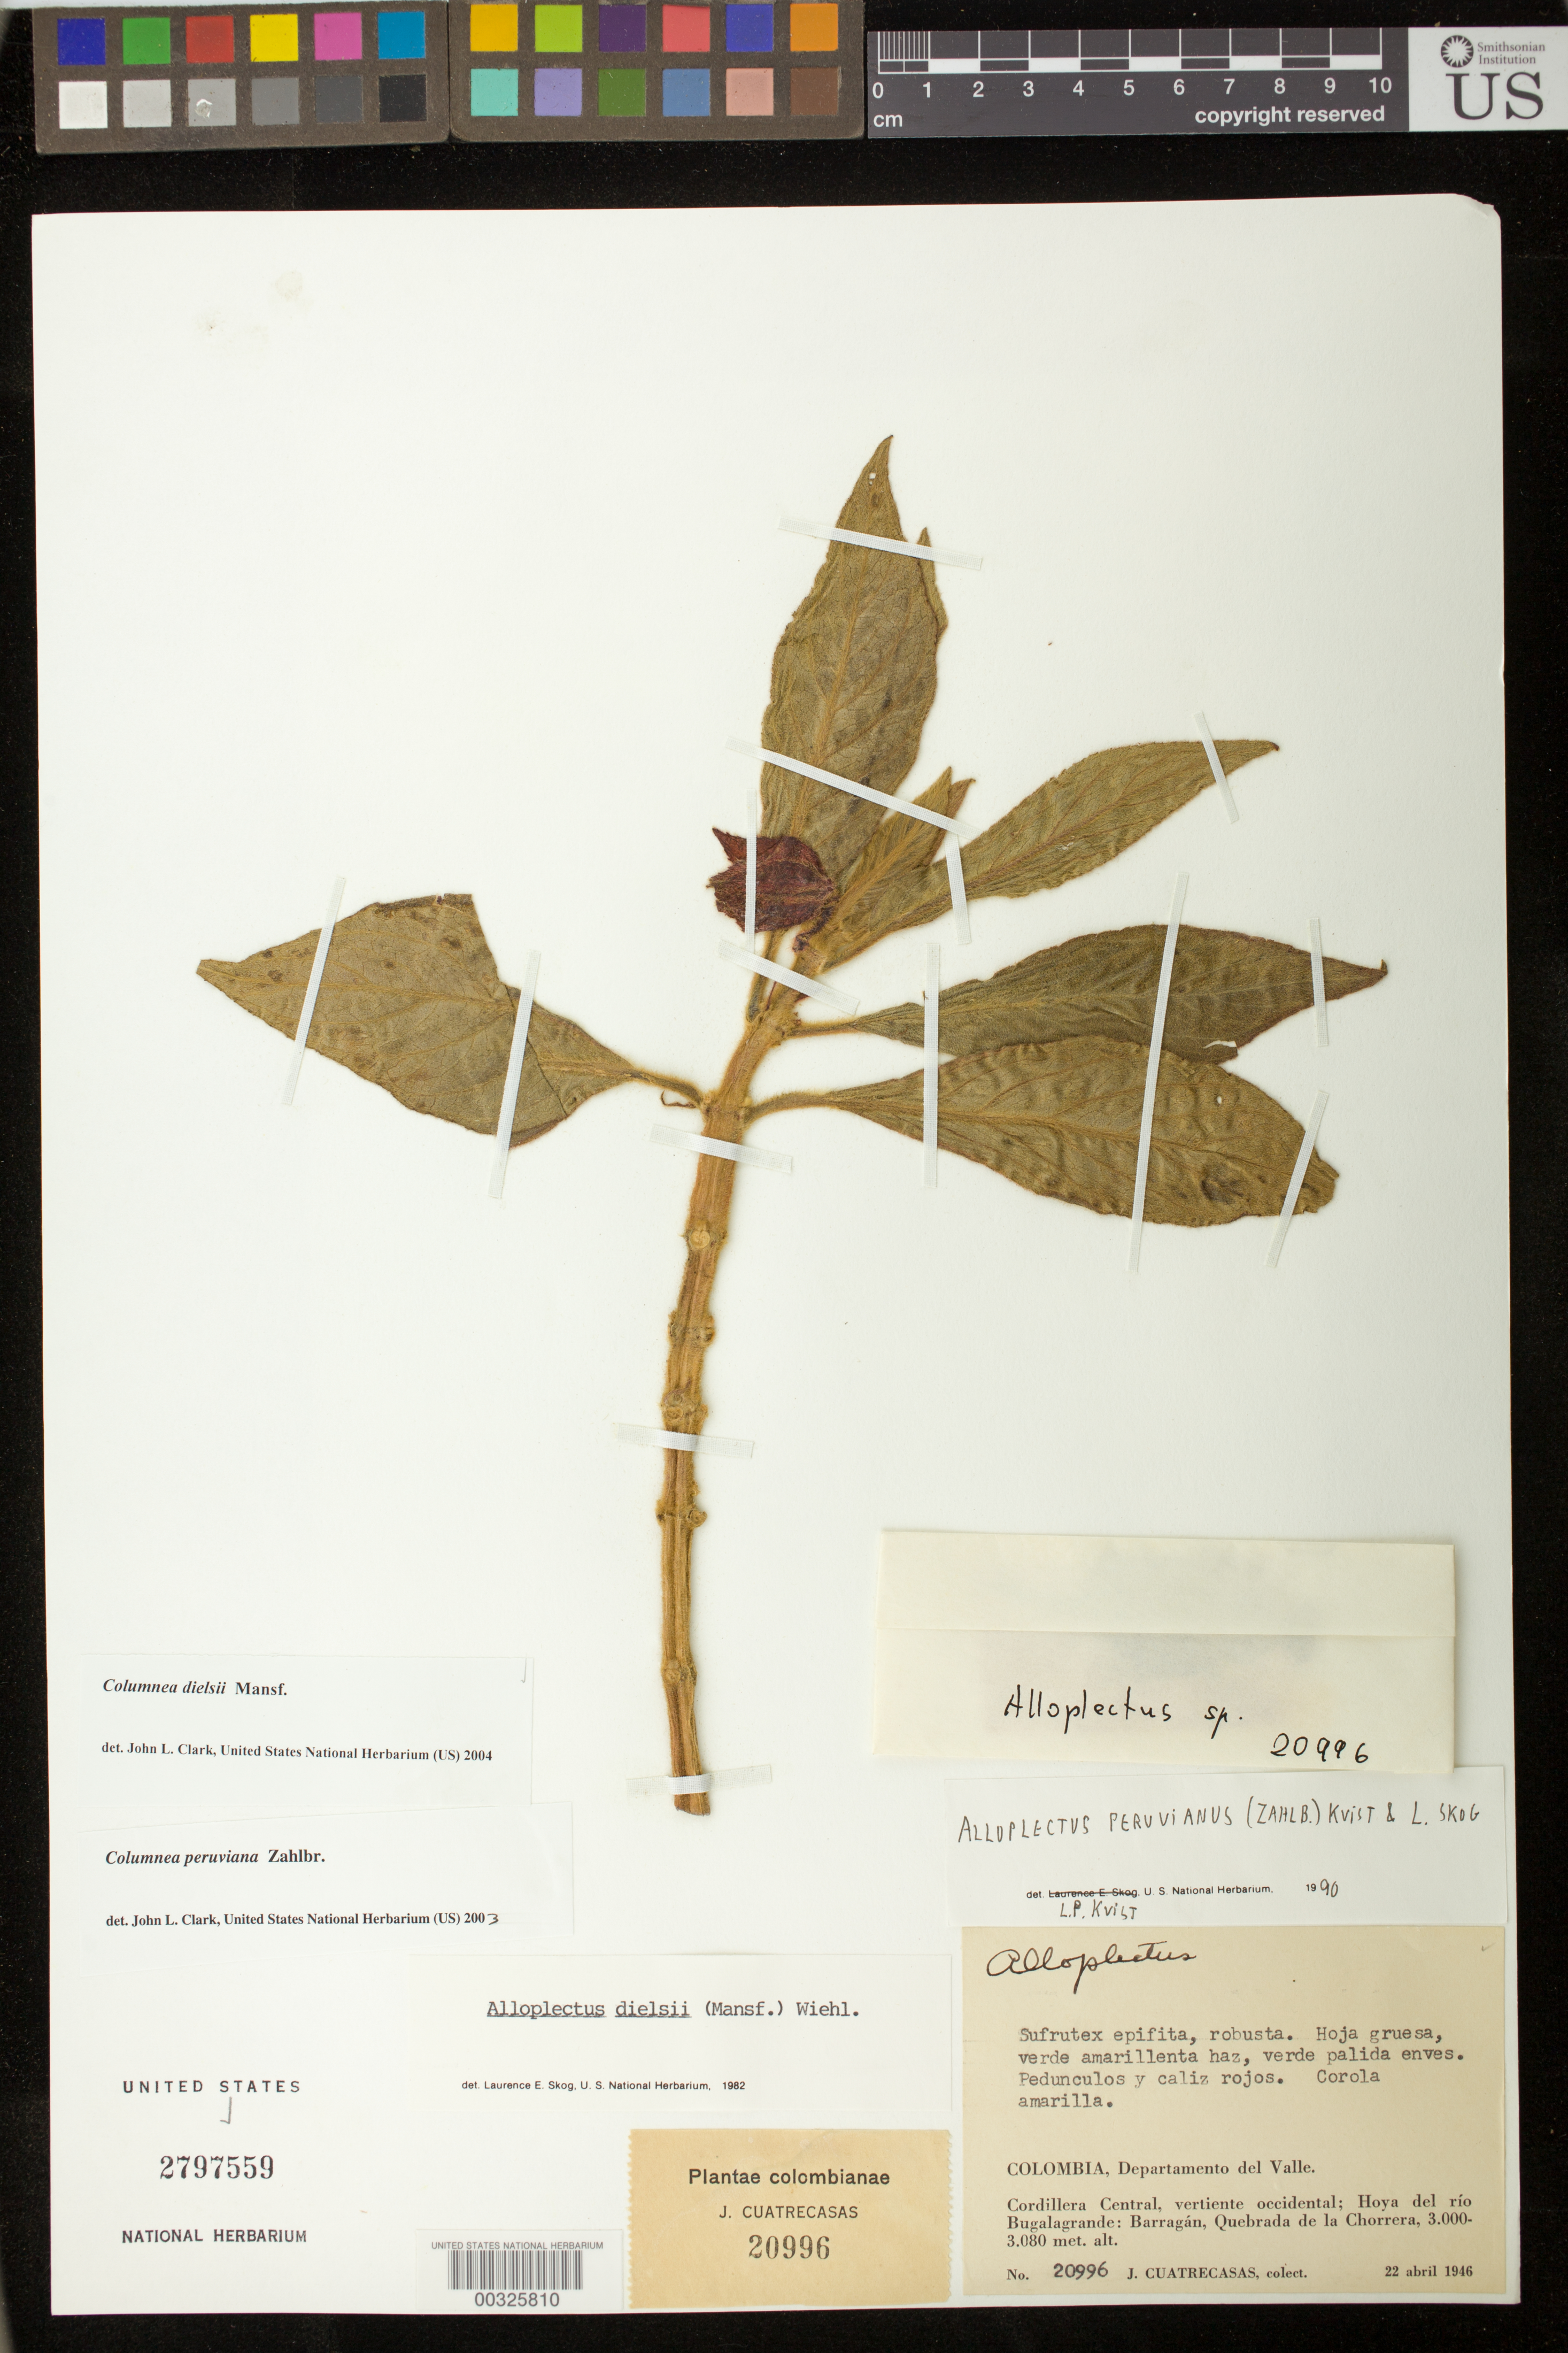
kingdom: Plantae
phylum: Tracheophyta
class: Magnoliopsida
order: Lamiales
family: Gesneriaceae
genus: Columnea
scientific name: Columnea dielsii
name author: Mansf.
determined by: Clark, J. L., (SEL), The Marie Selby Botanical Garden (UNITED STATES)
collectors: J. Cuatrecasas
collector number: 20996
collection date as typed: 22 Apr 1946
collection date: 1946-04-22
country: Colombia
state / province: Valle del Cauca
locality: Cordillera Central, western slope, valley of Rio Bugalagrande, Baragan, Quebrada de la Chorrera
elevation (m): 3000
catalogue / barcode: US 2797559